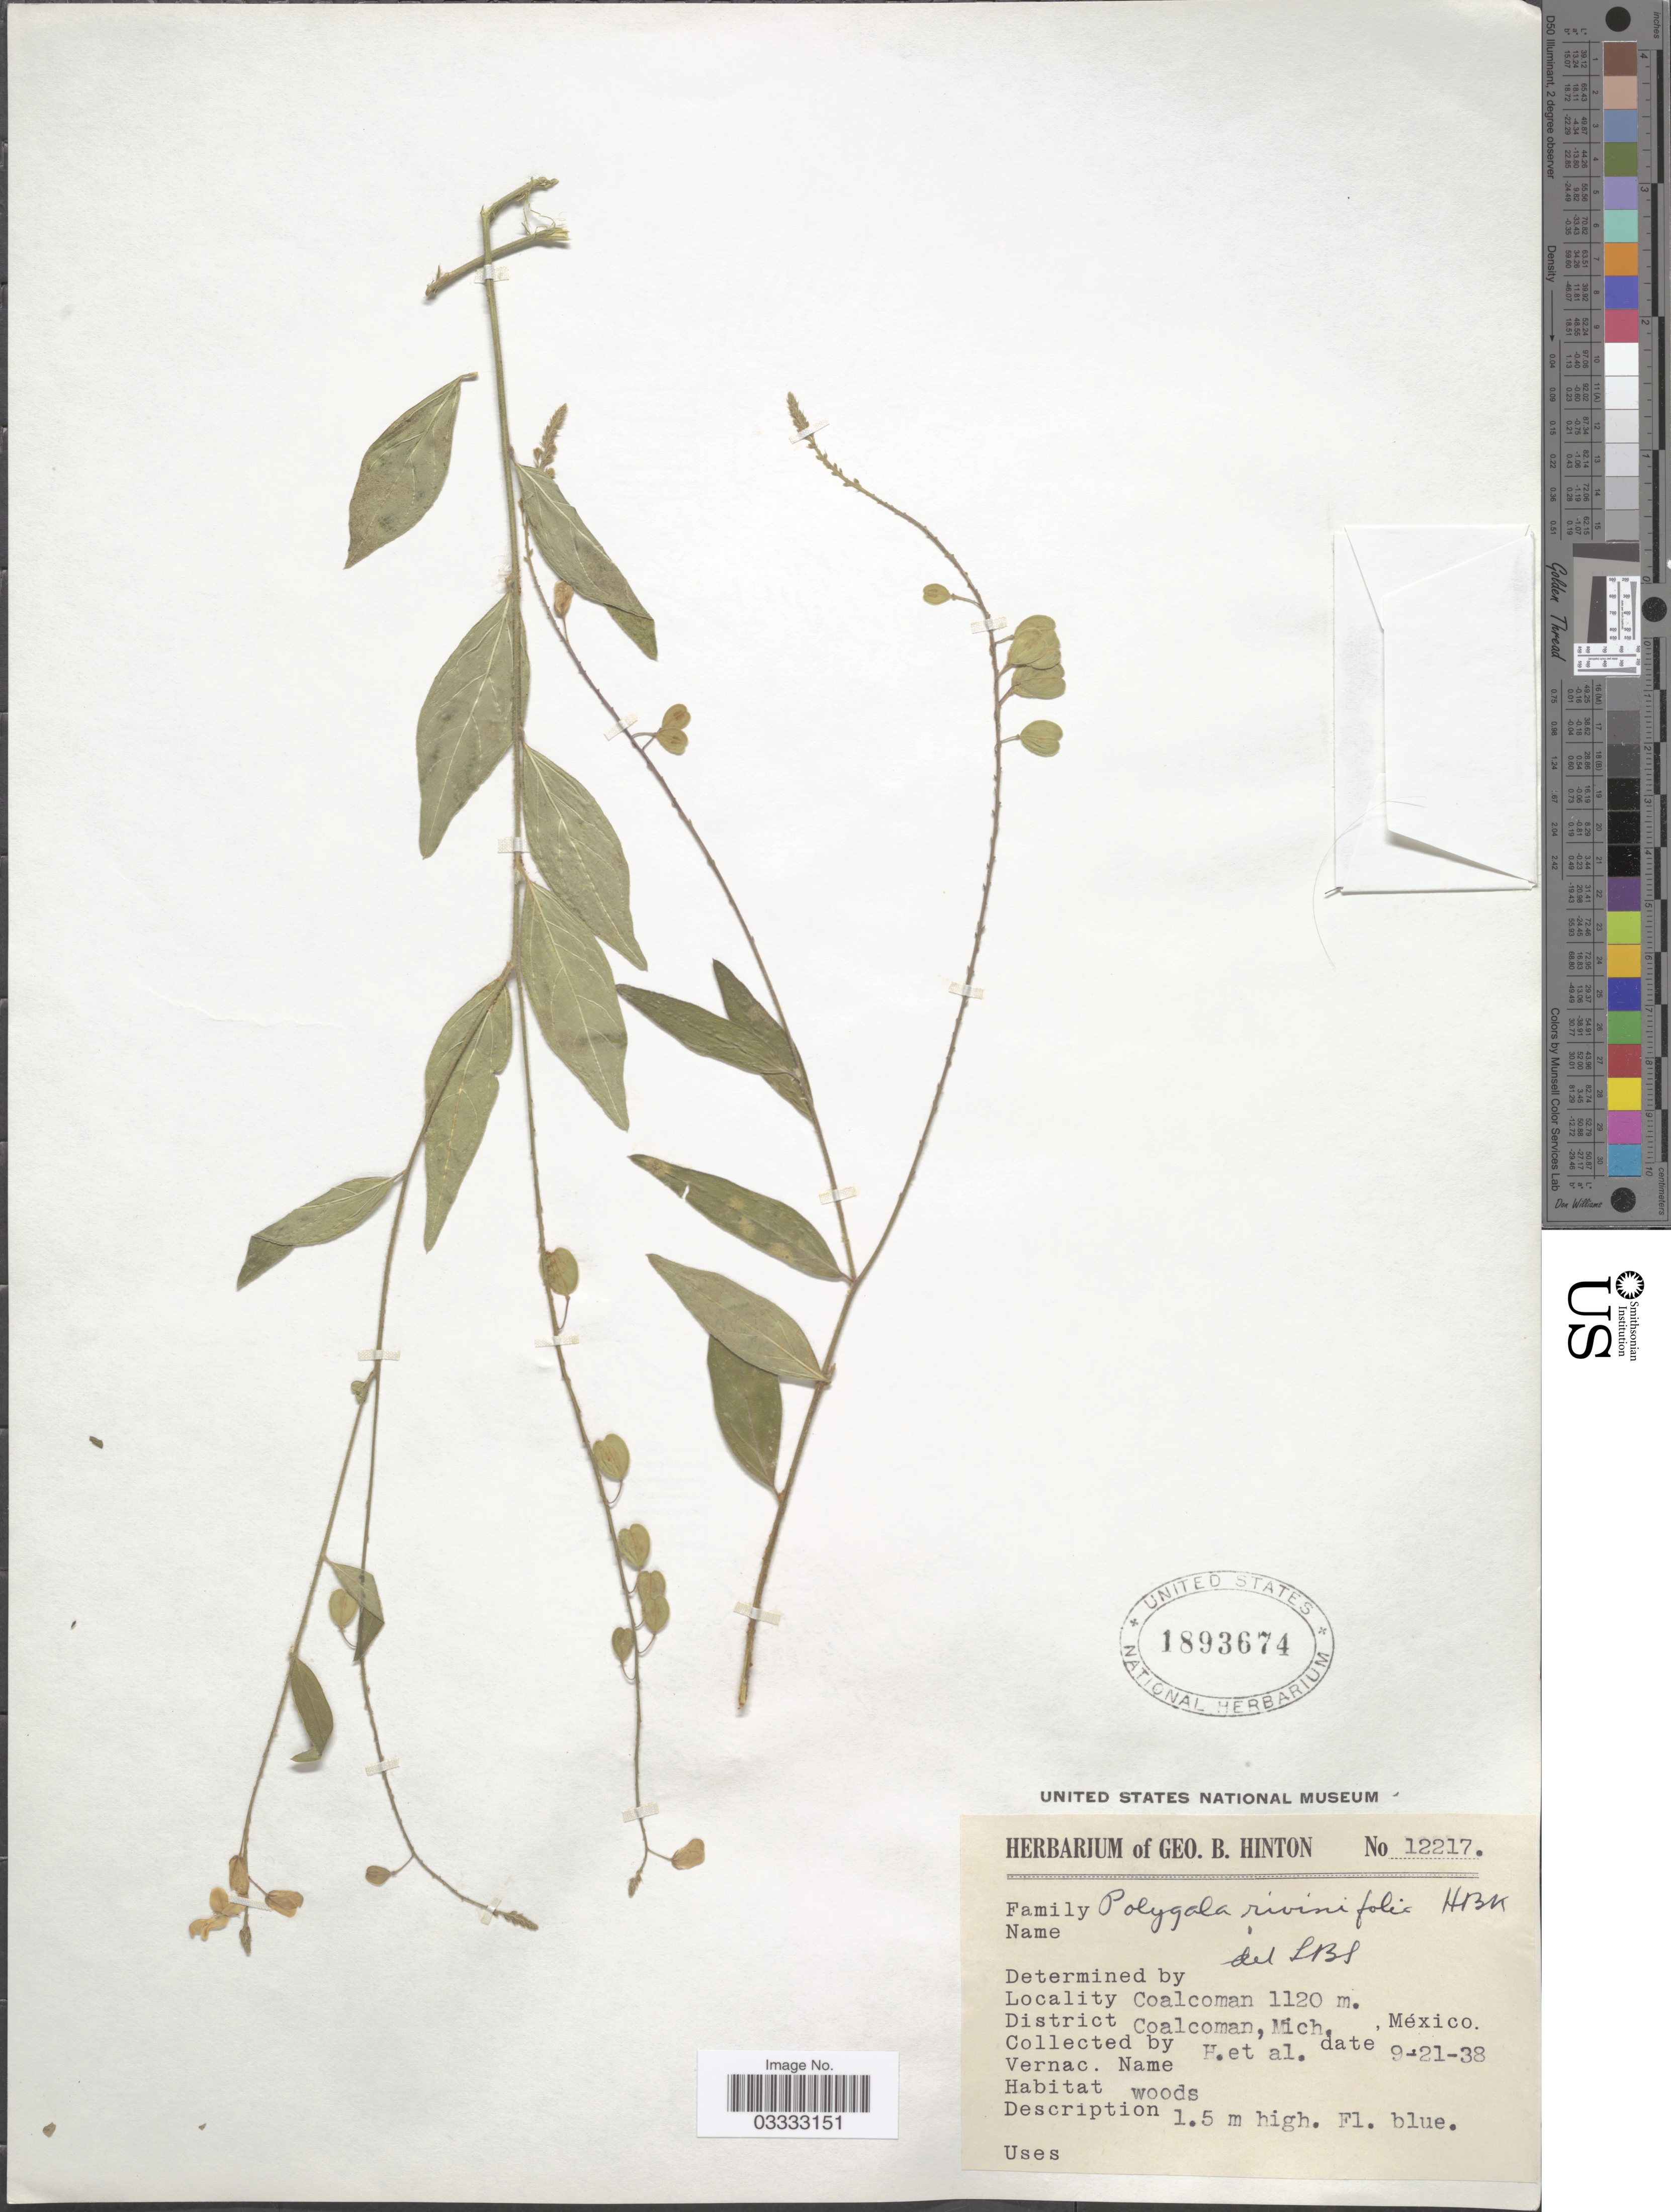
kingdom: Plantae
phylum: Tracheophyta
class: Magnoliopsida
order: Fabales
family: Polygalaceae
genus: Hebecarpa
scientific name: Hebecarpa rivinifolia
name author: (Kunth) J.R. Abbott & J.F.B. Pastore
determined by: Strong, Mark T., (BOT), Smithsonian Institution - National Museum of Natural History (UNITED STATES)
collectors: G. B. Hinton & et al.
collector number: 12217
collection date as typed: Transcribed d/m/y: 21/9/38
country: Mexico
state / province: Michoacán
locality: Coalcoman, District Coalcoman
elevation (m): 1120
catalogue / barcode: US 1893674